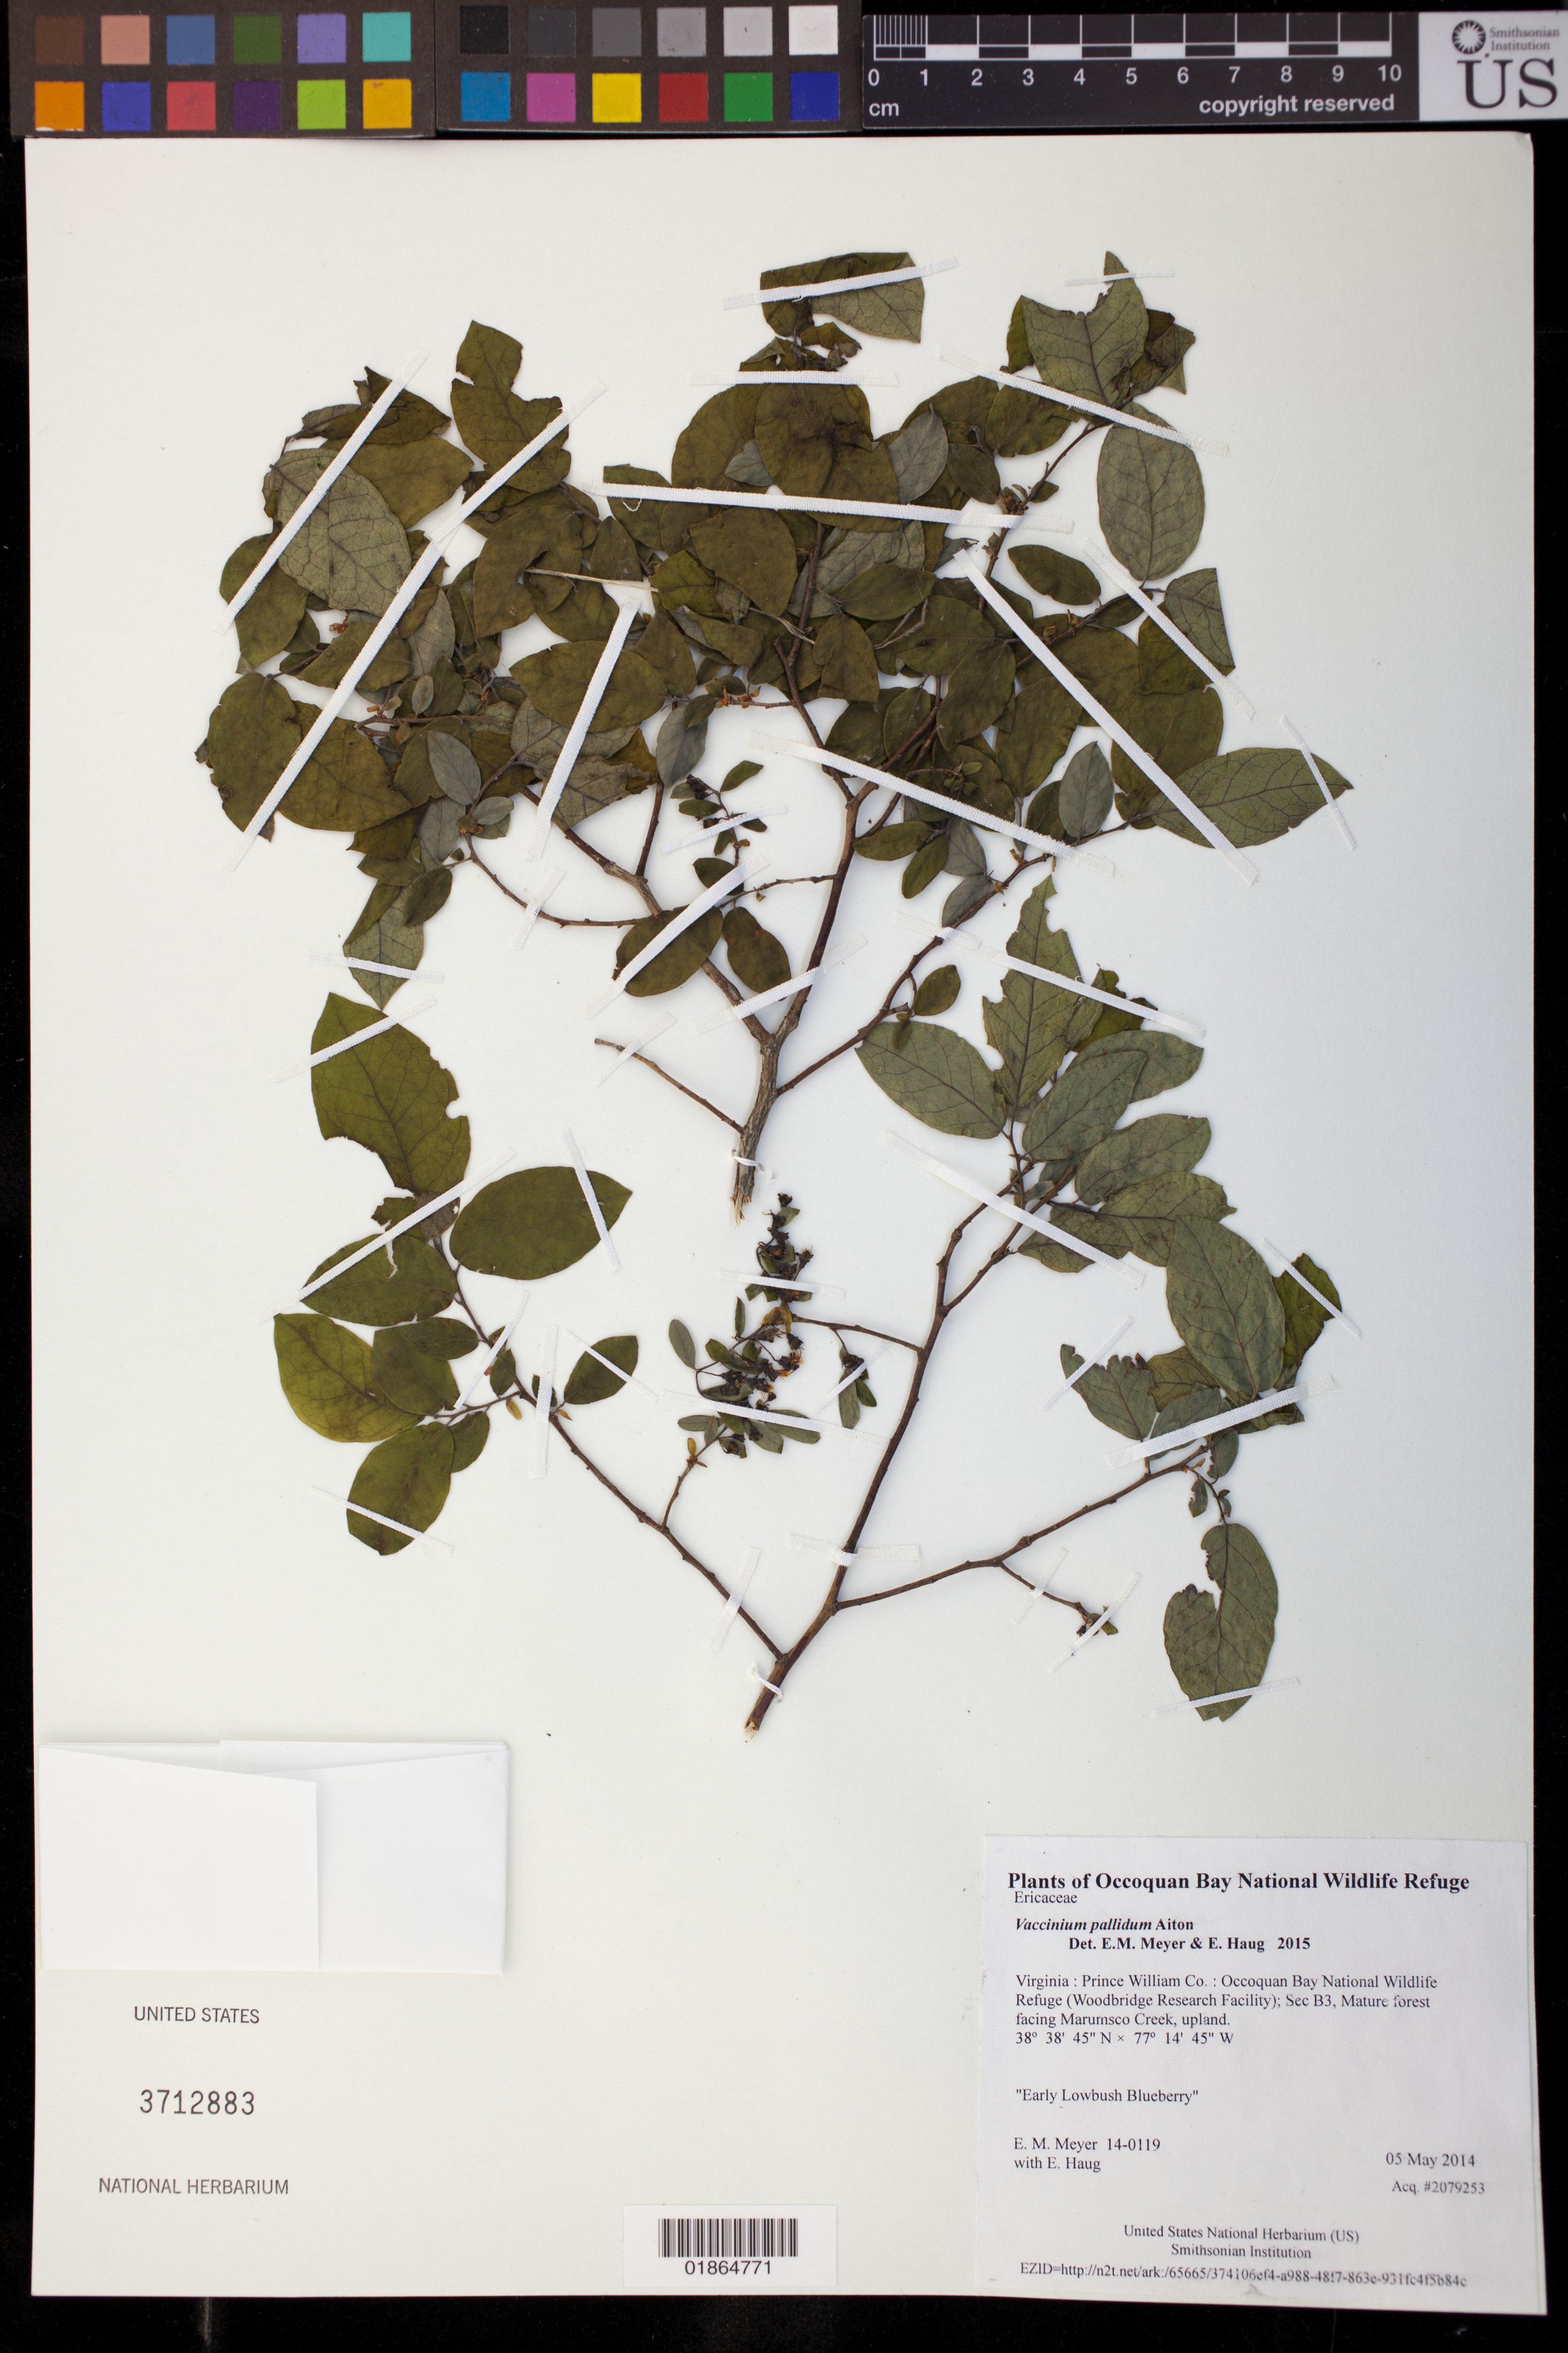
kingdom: Plantae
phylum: Tracheophyta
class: Magnoliopsida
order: Ericales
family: Ericaceae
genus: Vaccinium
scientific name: Vaccinium stamineum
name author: L.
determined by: Simmons, R. H., (UNITED STATES)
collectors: E. M. Meyer & E. Haug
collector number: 14-0119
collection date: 2014-05-05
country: United States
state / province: Virginia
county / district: Prince William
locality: Occoquan Bay National Wildlife Refuge (Woodbridge Research Facility); Sec B3, Mature forest facing Marumsco Creek, upland.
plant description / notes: Early Lowbush Blueberry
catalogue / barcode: US 3712883